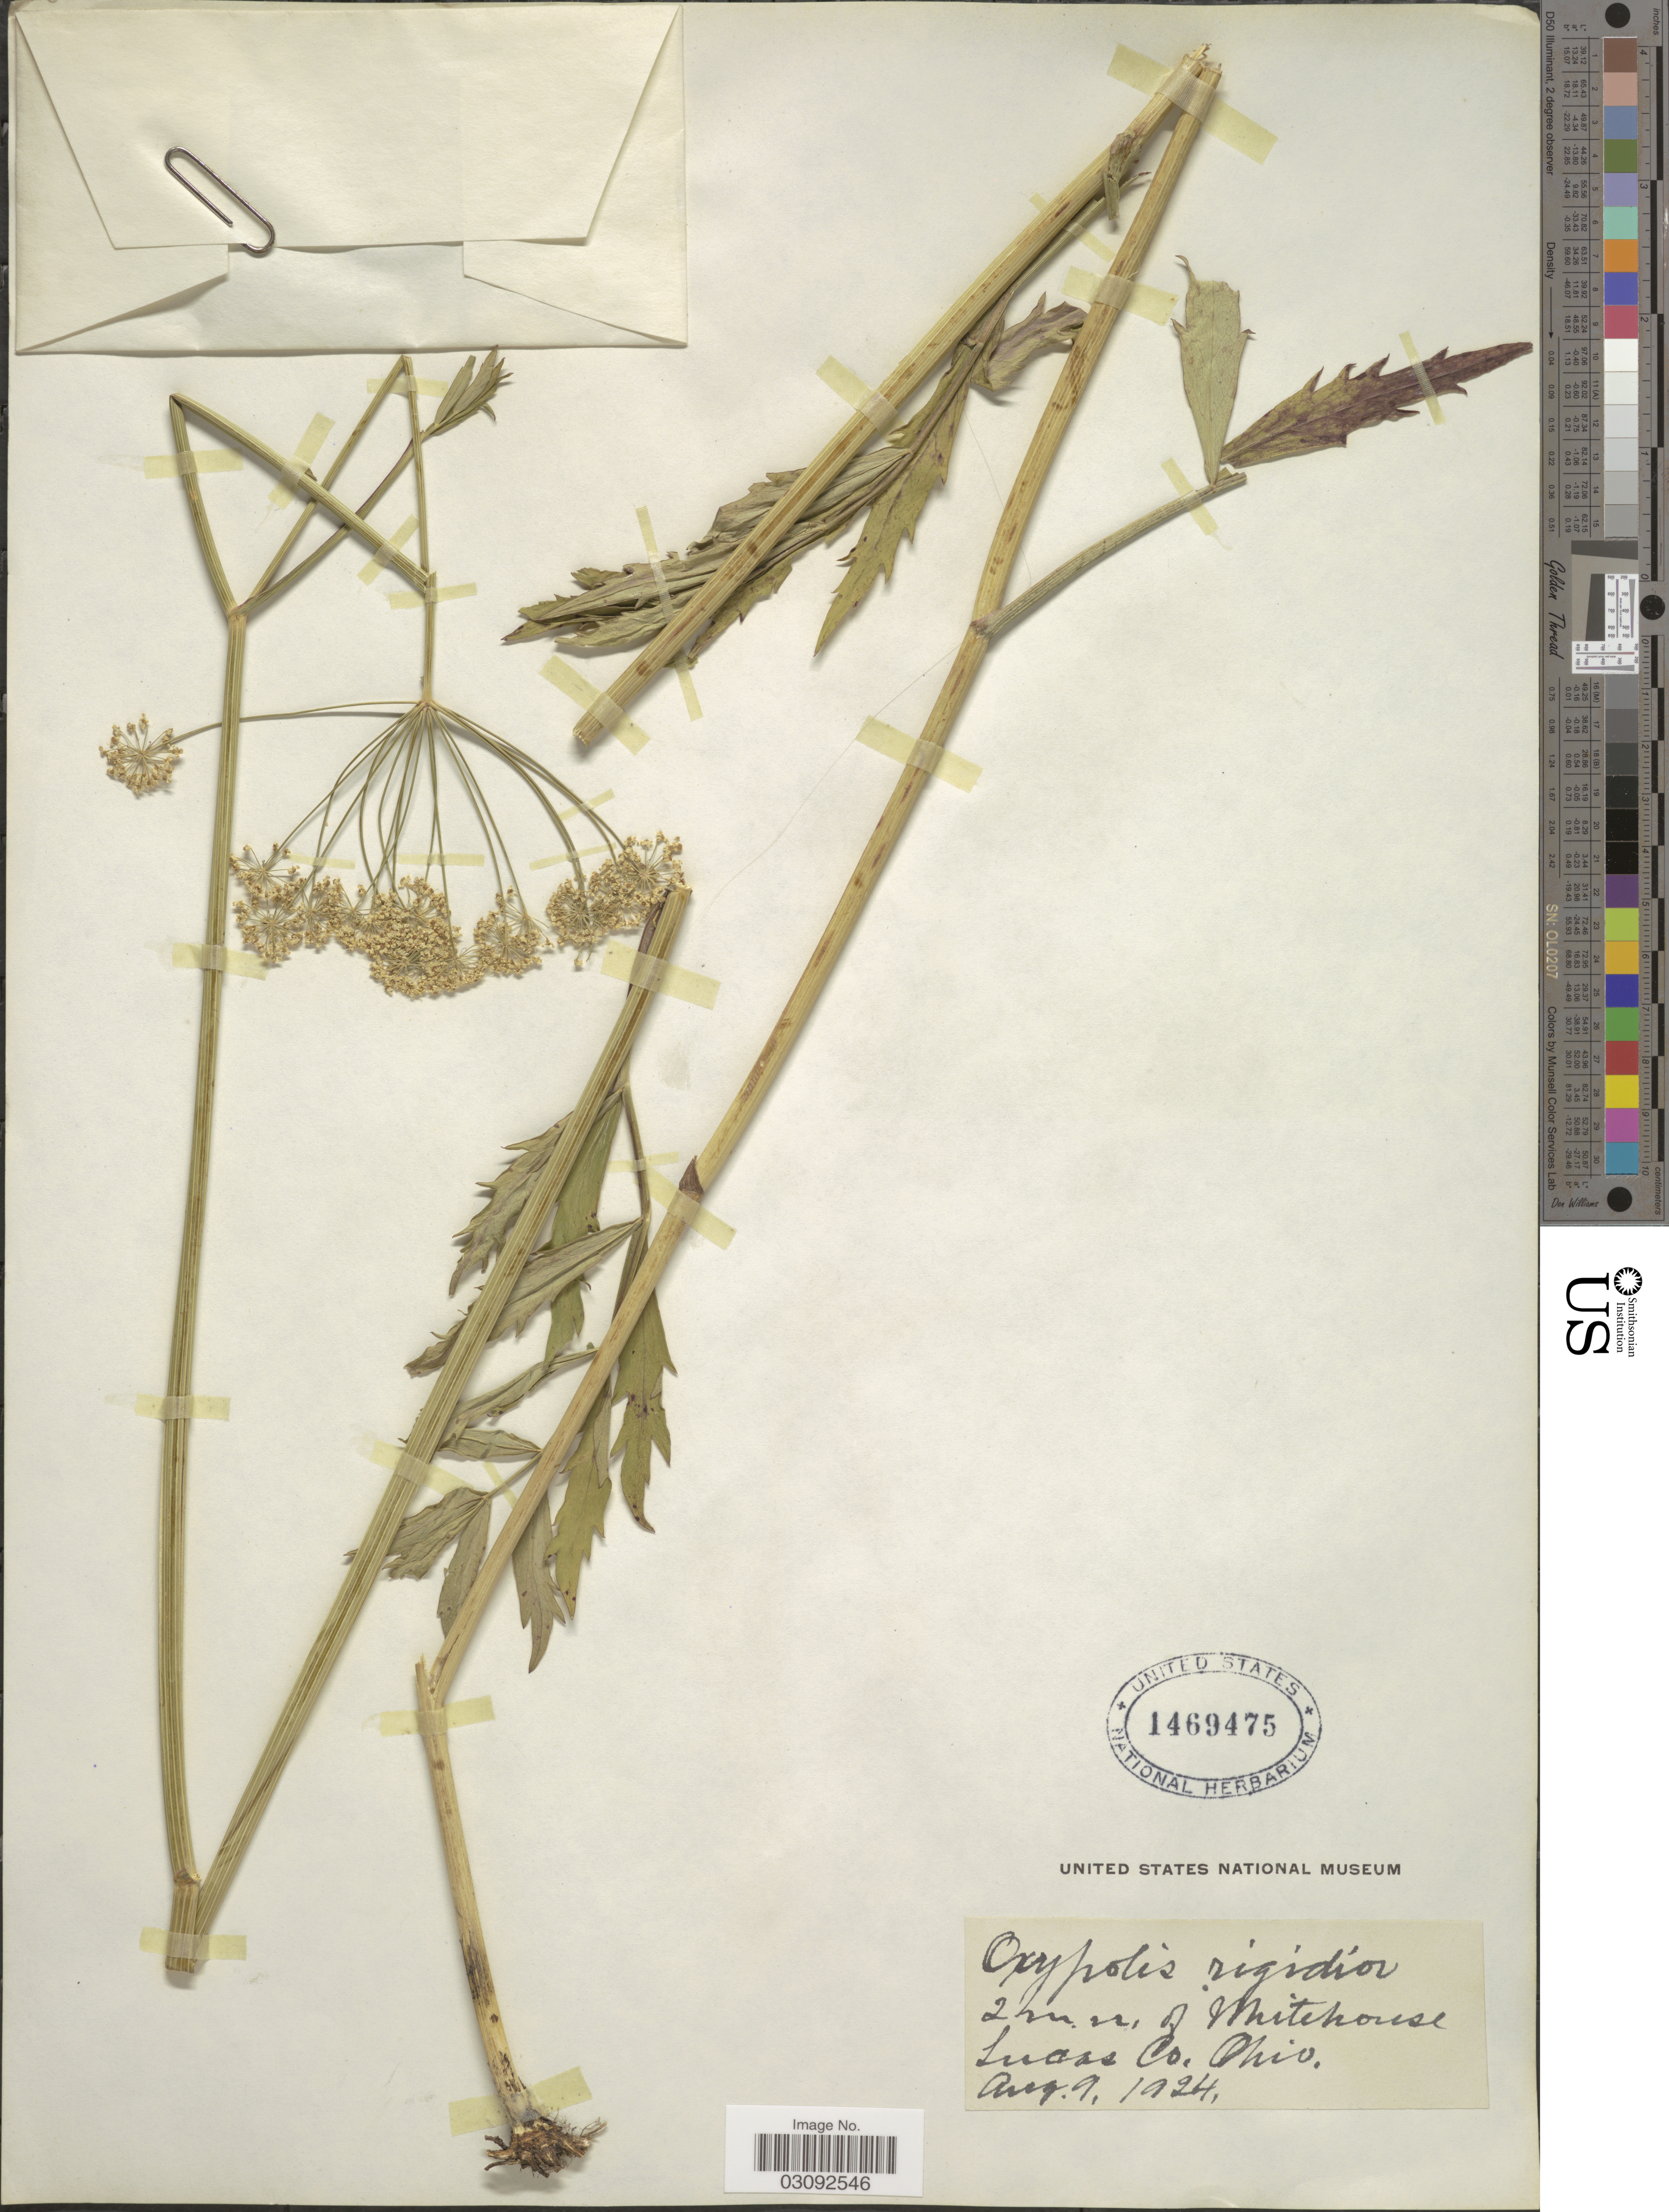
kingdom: Plantae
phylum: Tracheophyta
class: Magnoliopsida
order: Apiales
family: Apiaceae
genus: Oxypolis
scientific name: Oxypolis rigidior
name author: (L.) Raf.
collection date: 1924-08-09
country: United States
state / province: Ohio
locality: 2 m. n. of Whitehouse, Lucas Co.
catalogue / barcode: US 1469475